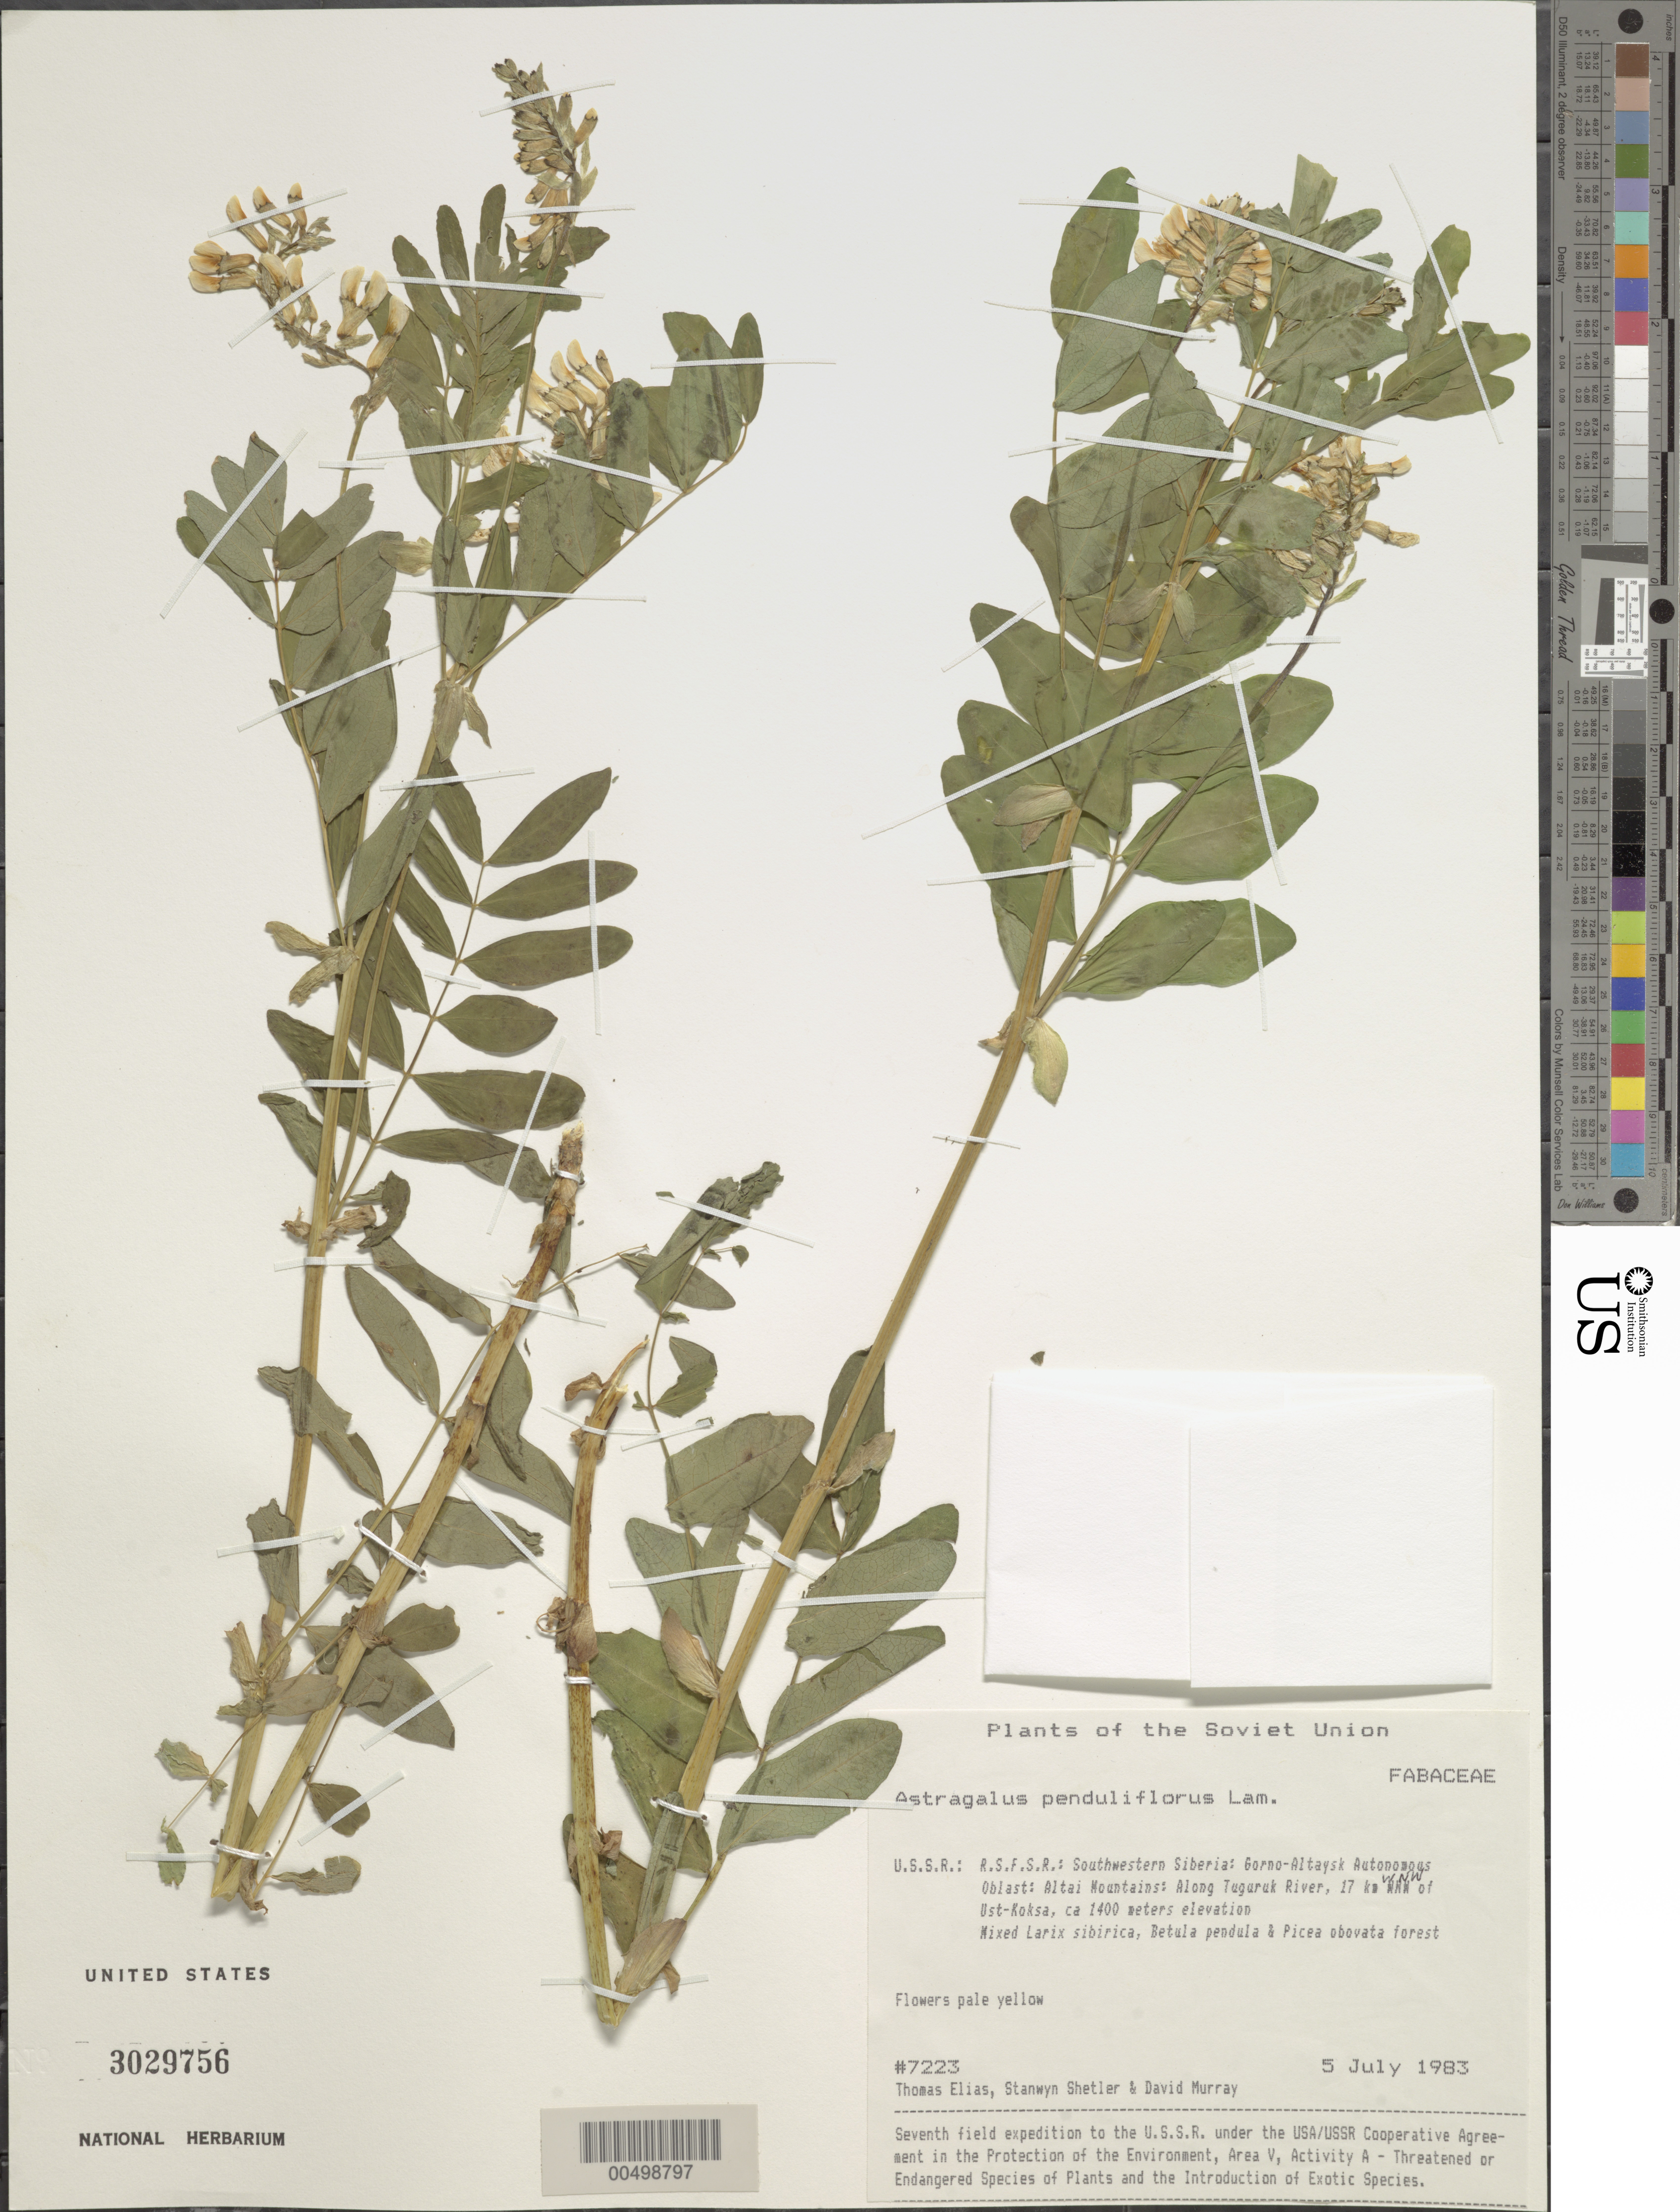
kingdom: Plantae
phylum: Tracheophyta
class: Magnoliopsida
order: Fabales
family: Fabaceae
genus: Astragalus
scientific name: Astragalus penduliflorus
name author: Lam.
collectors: T. Elias, S. Shetler & D. F. Murray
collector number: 7223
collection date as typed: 05 Jul 1983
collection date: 1983-07-05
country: Russian Federation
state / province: Altai Republic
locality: Altai Mountains, along Tuguruk River, 17 km WNW of Ust-Koksa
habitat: mixed Larix sibirica, Betula pendula and Picea obovata forest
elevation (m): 1400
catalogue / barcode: US 3029756